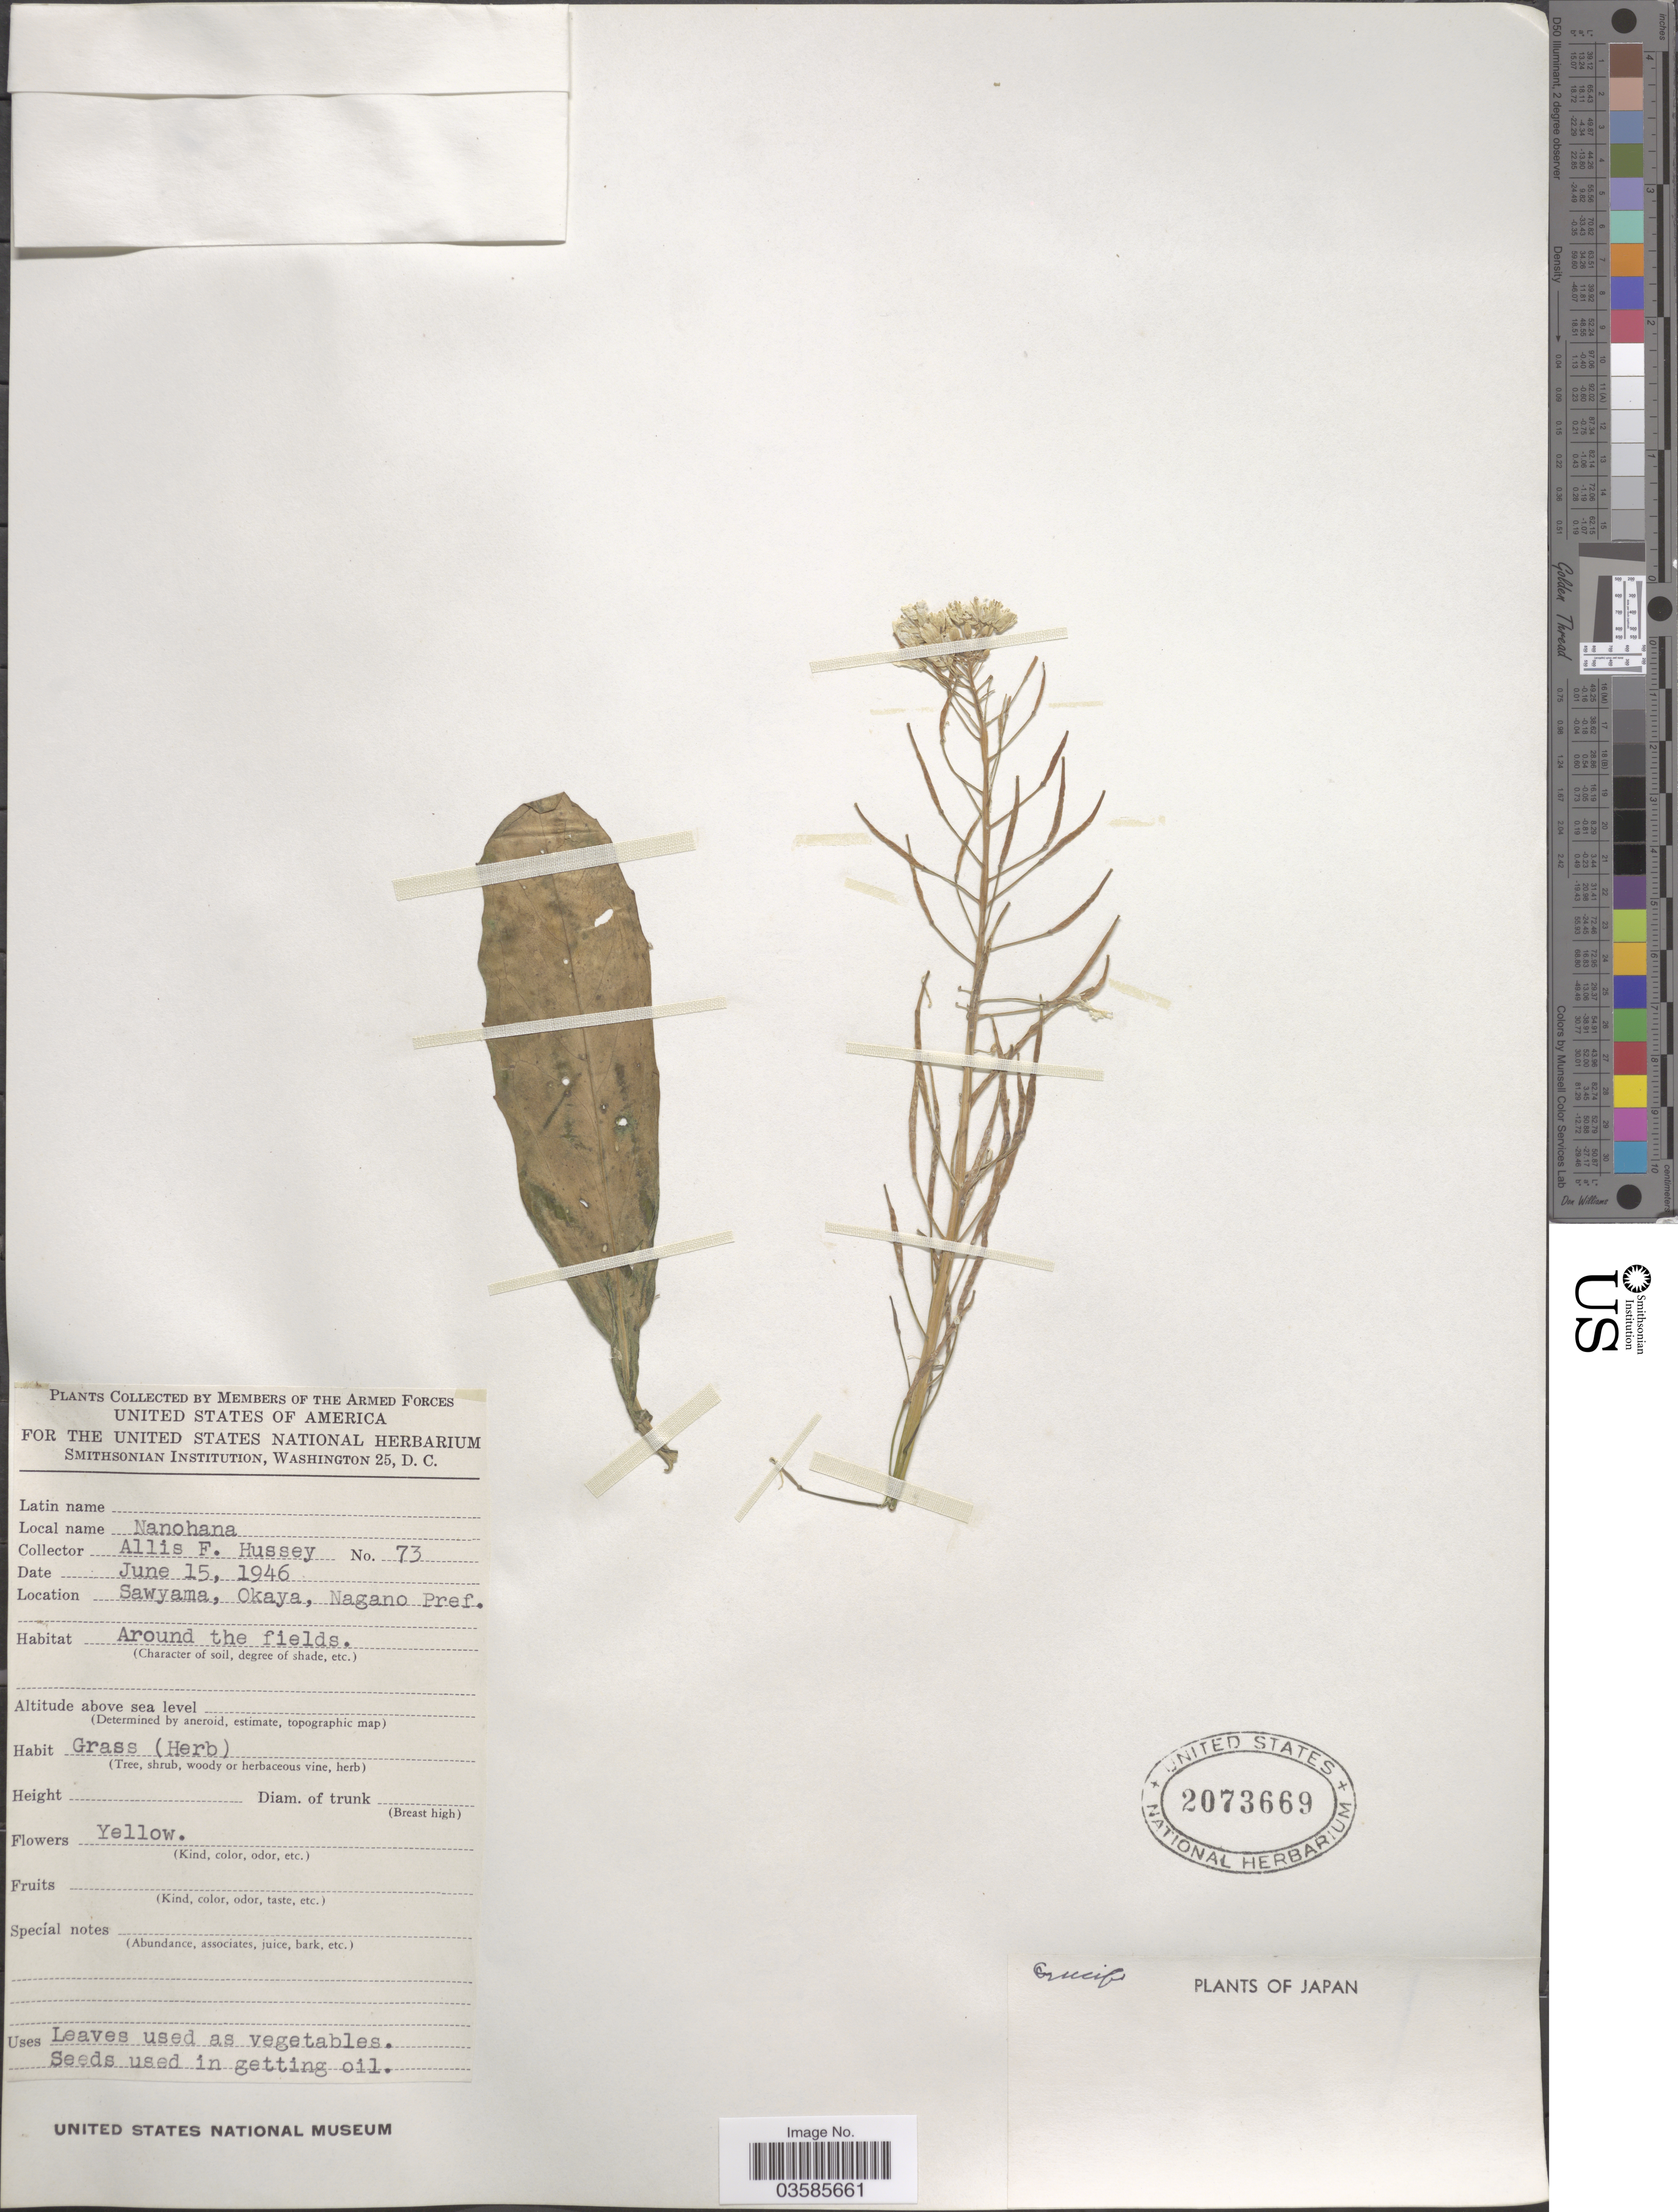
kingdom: Plantae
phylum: Tracheophyta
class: Magnoliopsida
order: Brassicales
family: Brassicaceae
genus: Brassica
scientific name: Brassica sp.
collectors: A. Hussey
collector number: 73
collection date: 1946-06-15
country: Japan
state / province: Nagano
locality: Sawayama, Okaya, Nagano Pref.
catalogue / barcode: US 2073669